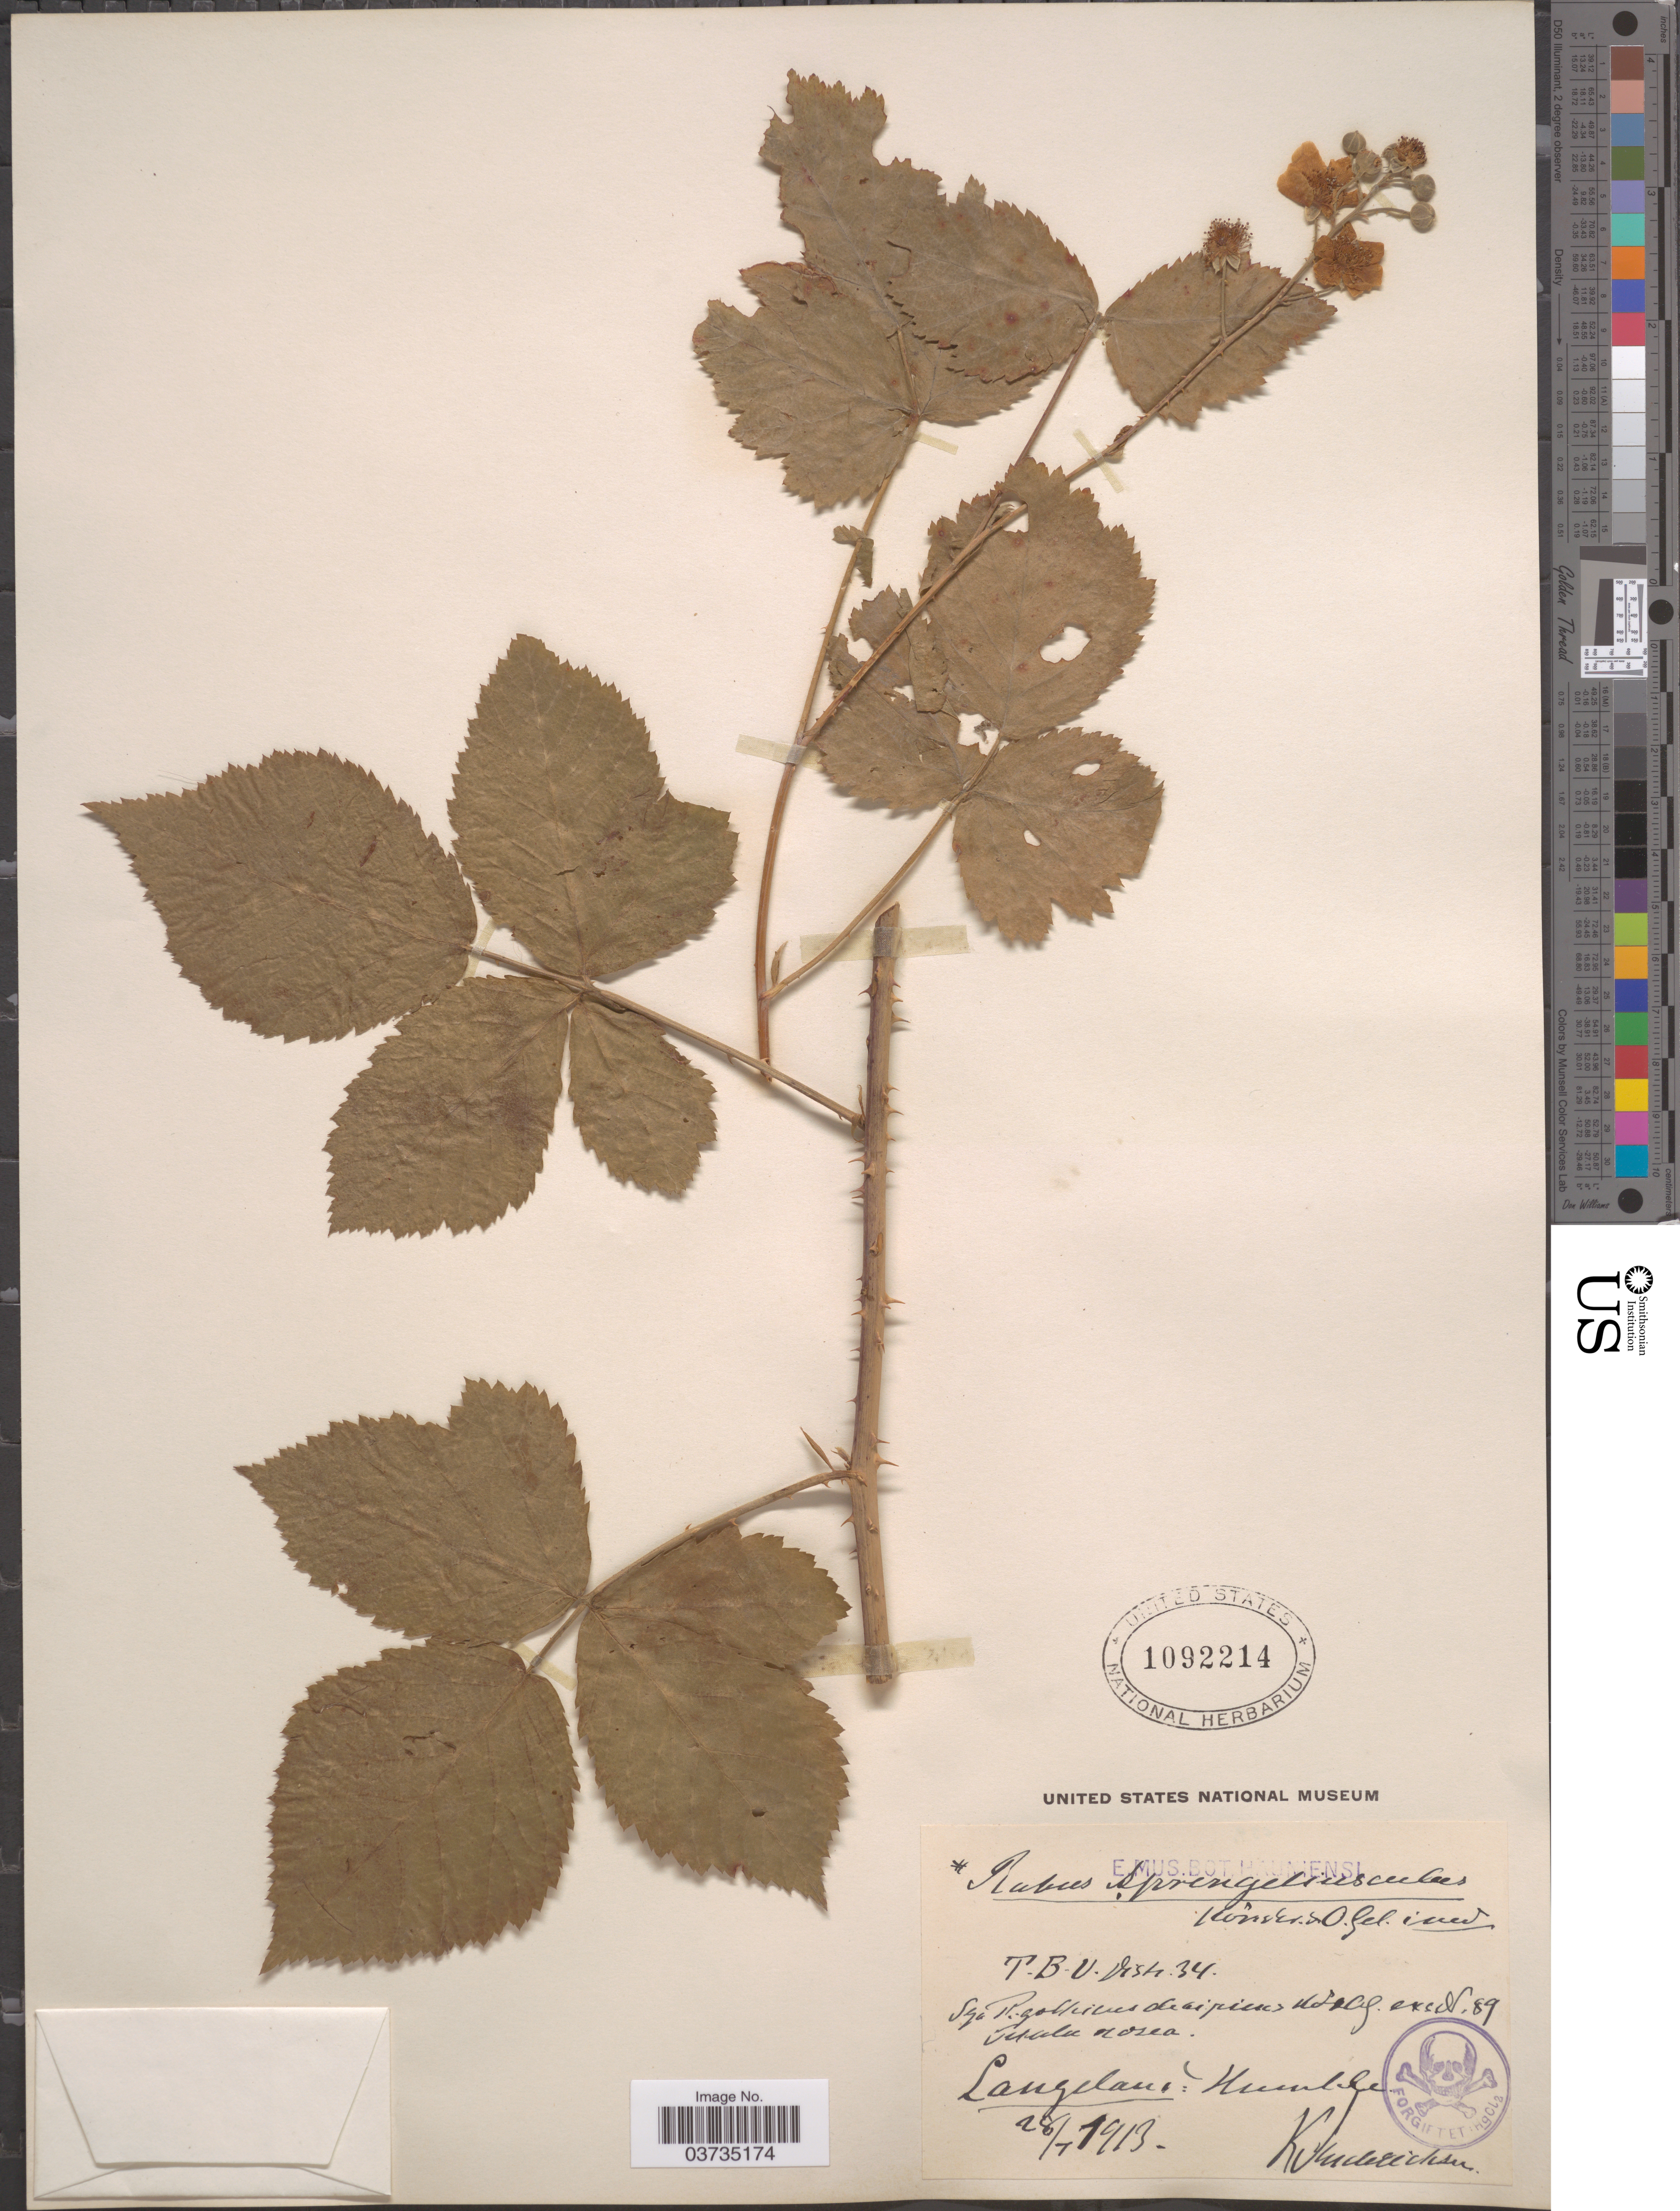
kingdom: Plantae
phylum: Tracheophyta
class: Magnoliopsida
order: Rosales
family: Rosaceae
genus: Rubus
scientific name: Rubus sprengelii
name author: Weihe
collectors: K. Friderichsen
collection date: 1913-07-28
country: Denmark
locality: T. B. U. Distr. 34. Langeland: Humble.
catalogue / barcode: US 1092214